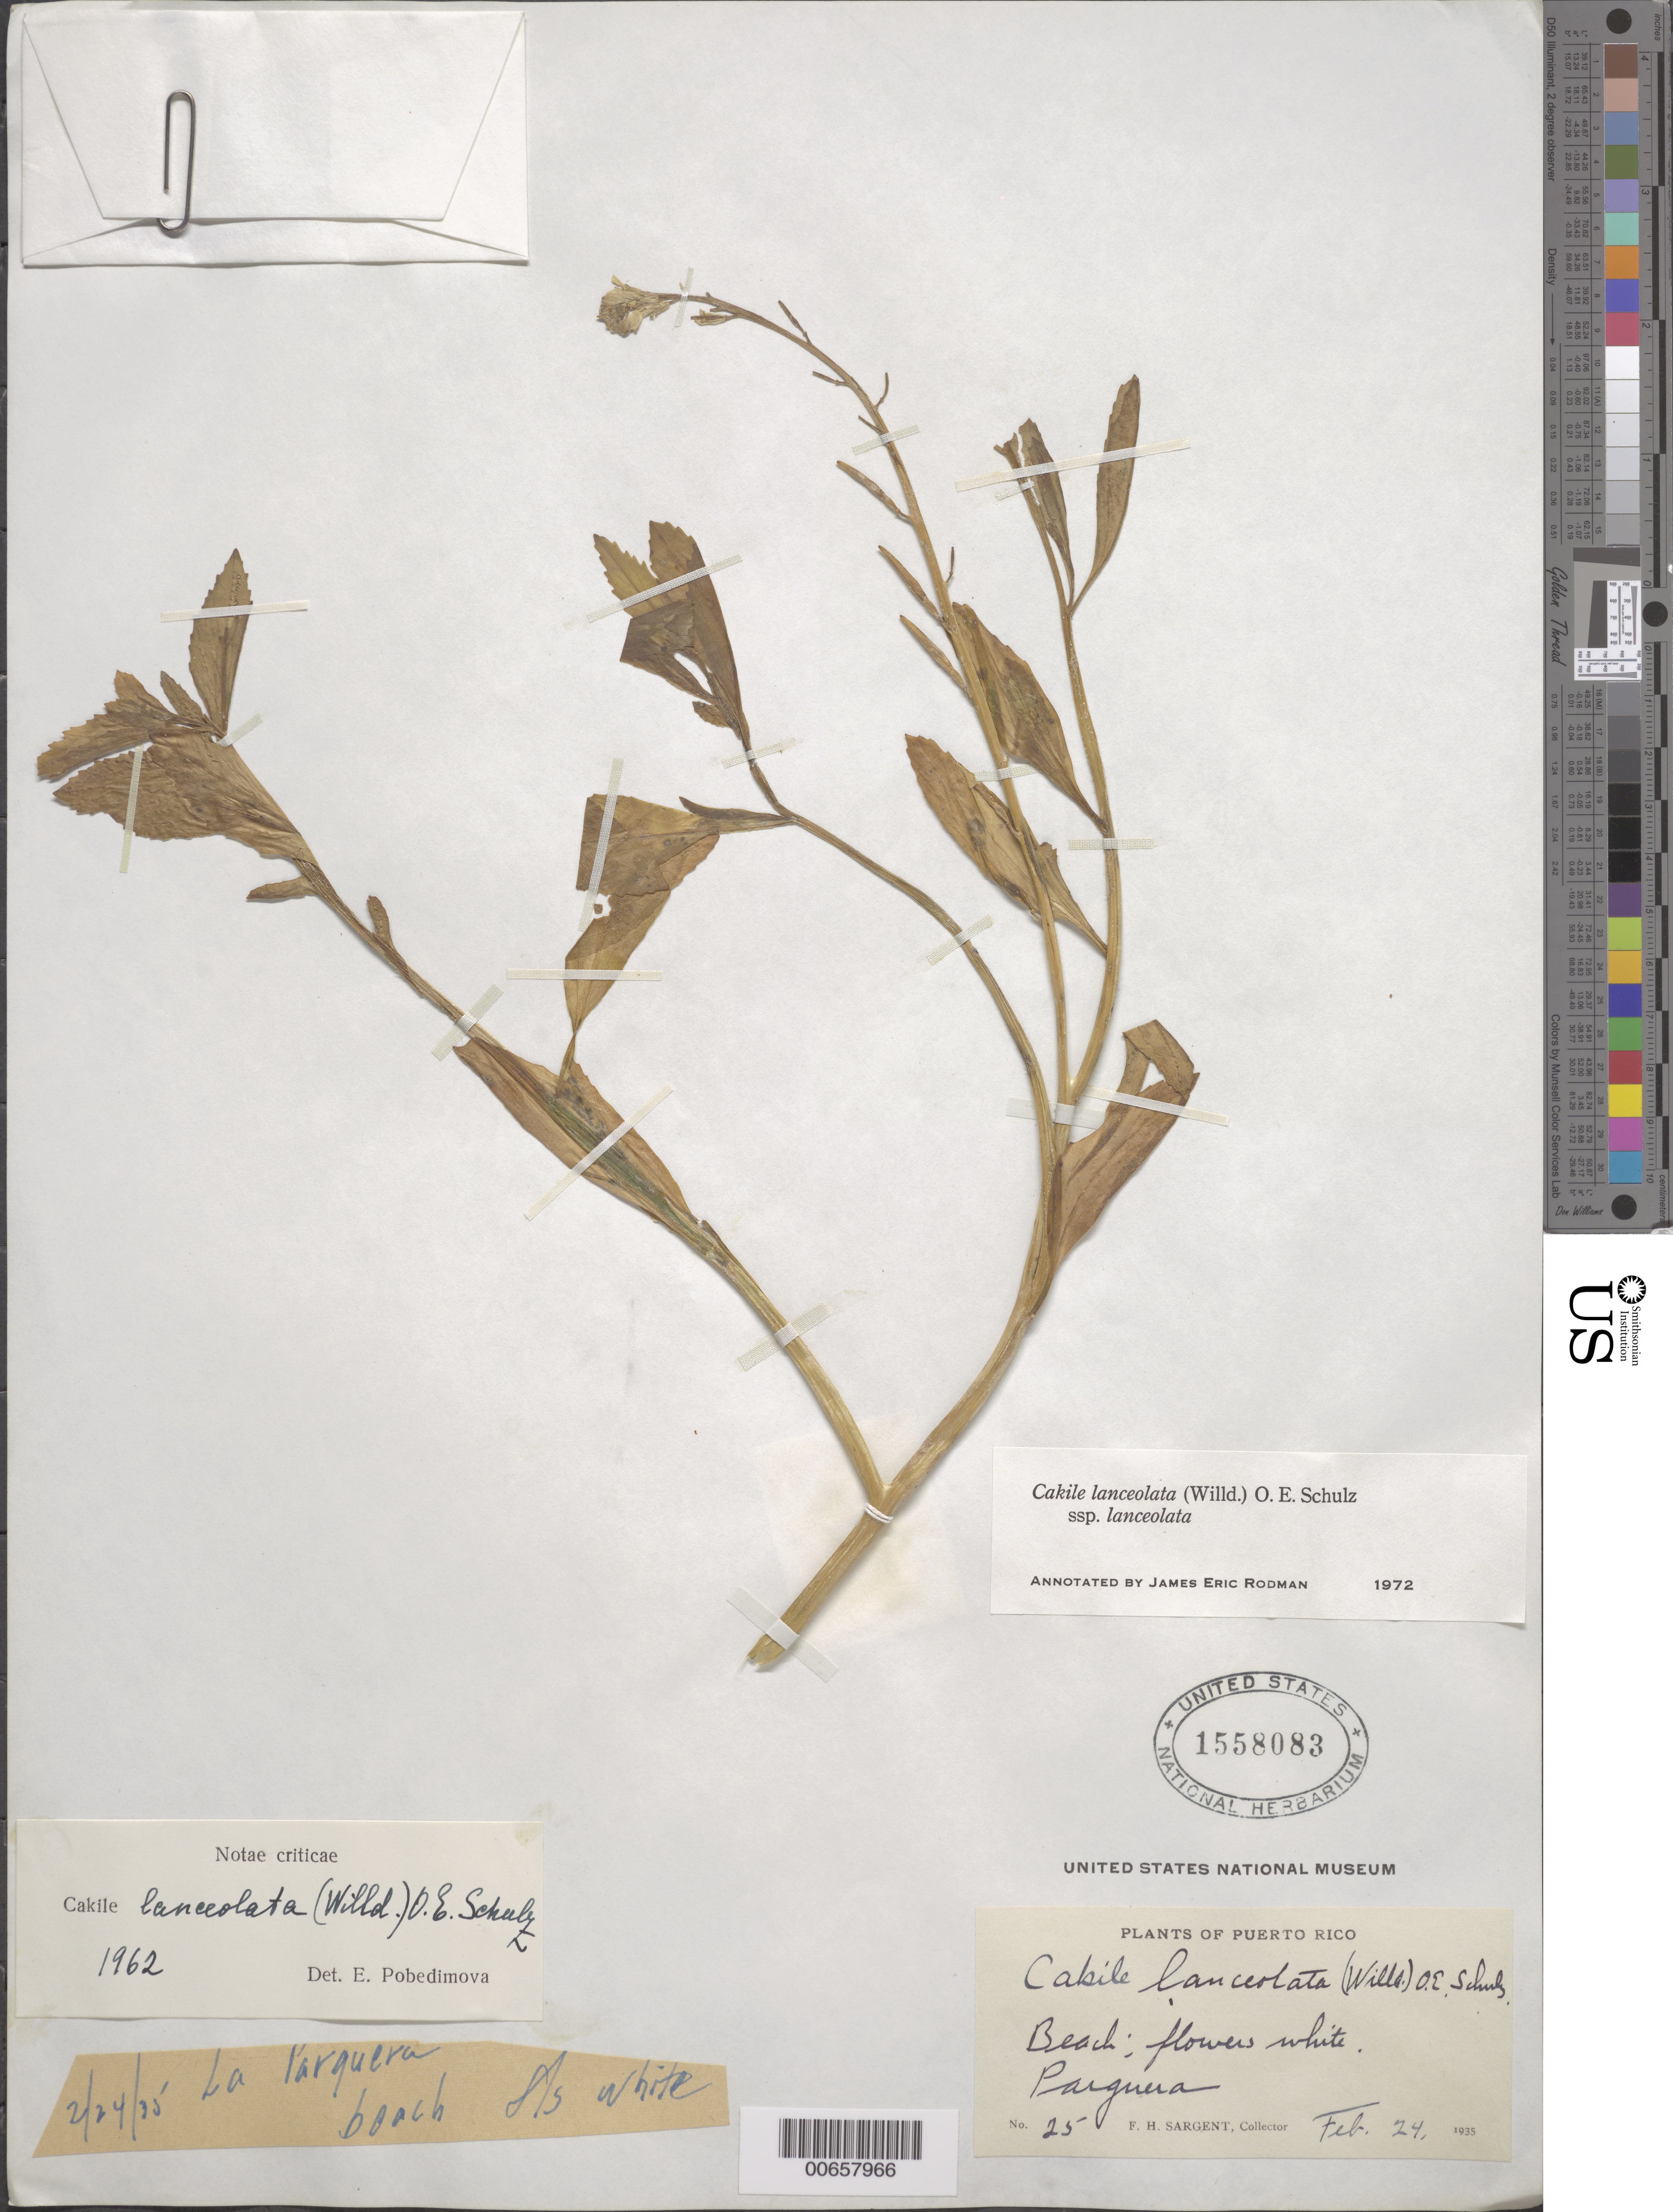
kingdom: Plantae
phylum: Tracheophyta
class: Magnoliopsida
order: Brassicales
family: Brassicaceae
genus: Cakile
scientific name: Cakile lanceolata subsp. lanceolata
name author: (Willd.) O.E. Schulz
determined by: Rodman, J. E.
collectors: F. H. Sargent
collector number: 25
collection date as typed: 24 Feb 1935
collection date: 1935-02-24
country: Puerto Rico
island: Greater Antilles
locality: La Parguera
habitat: Beach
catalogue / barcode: US 1558083